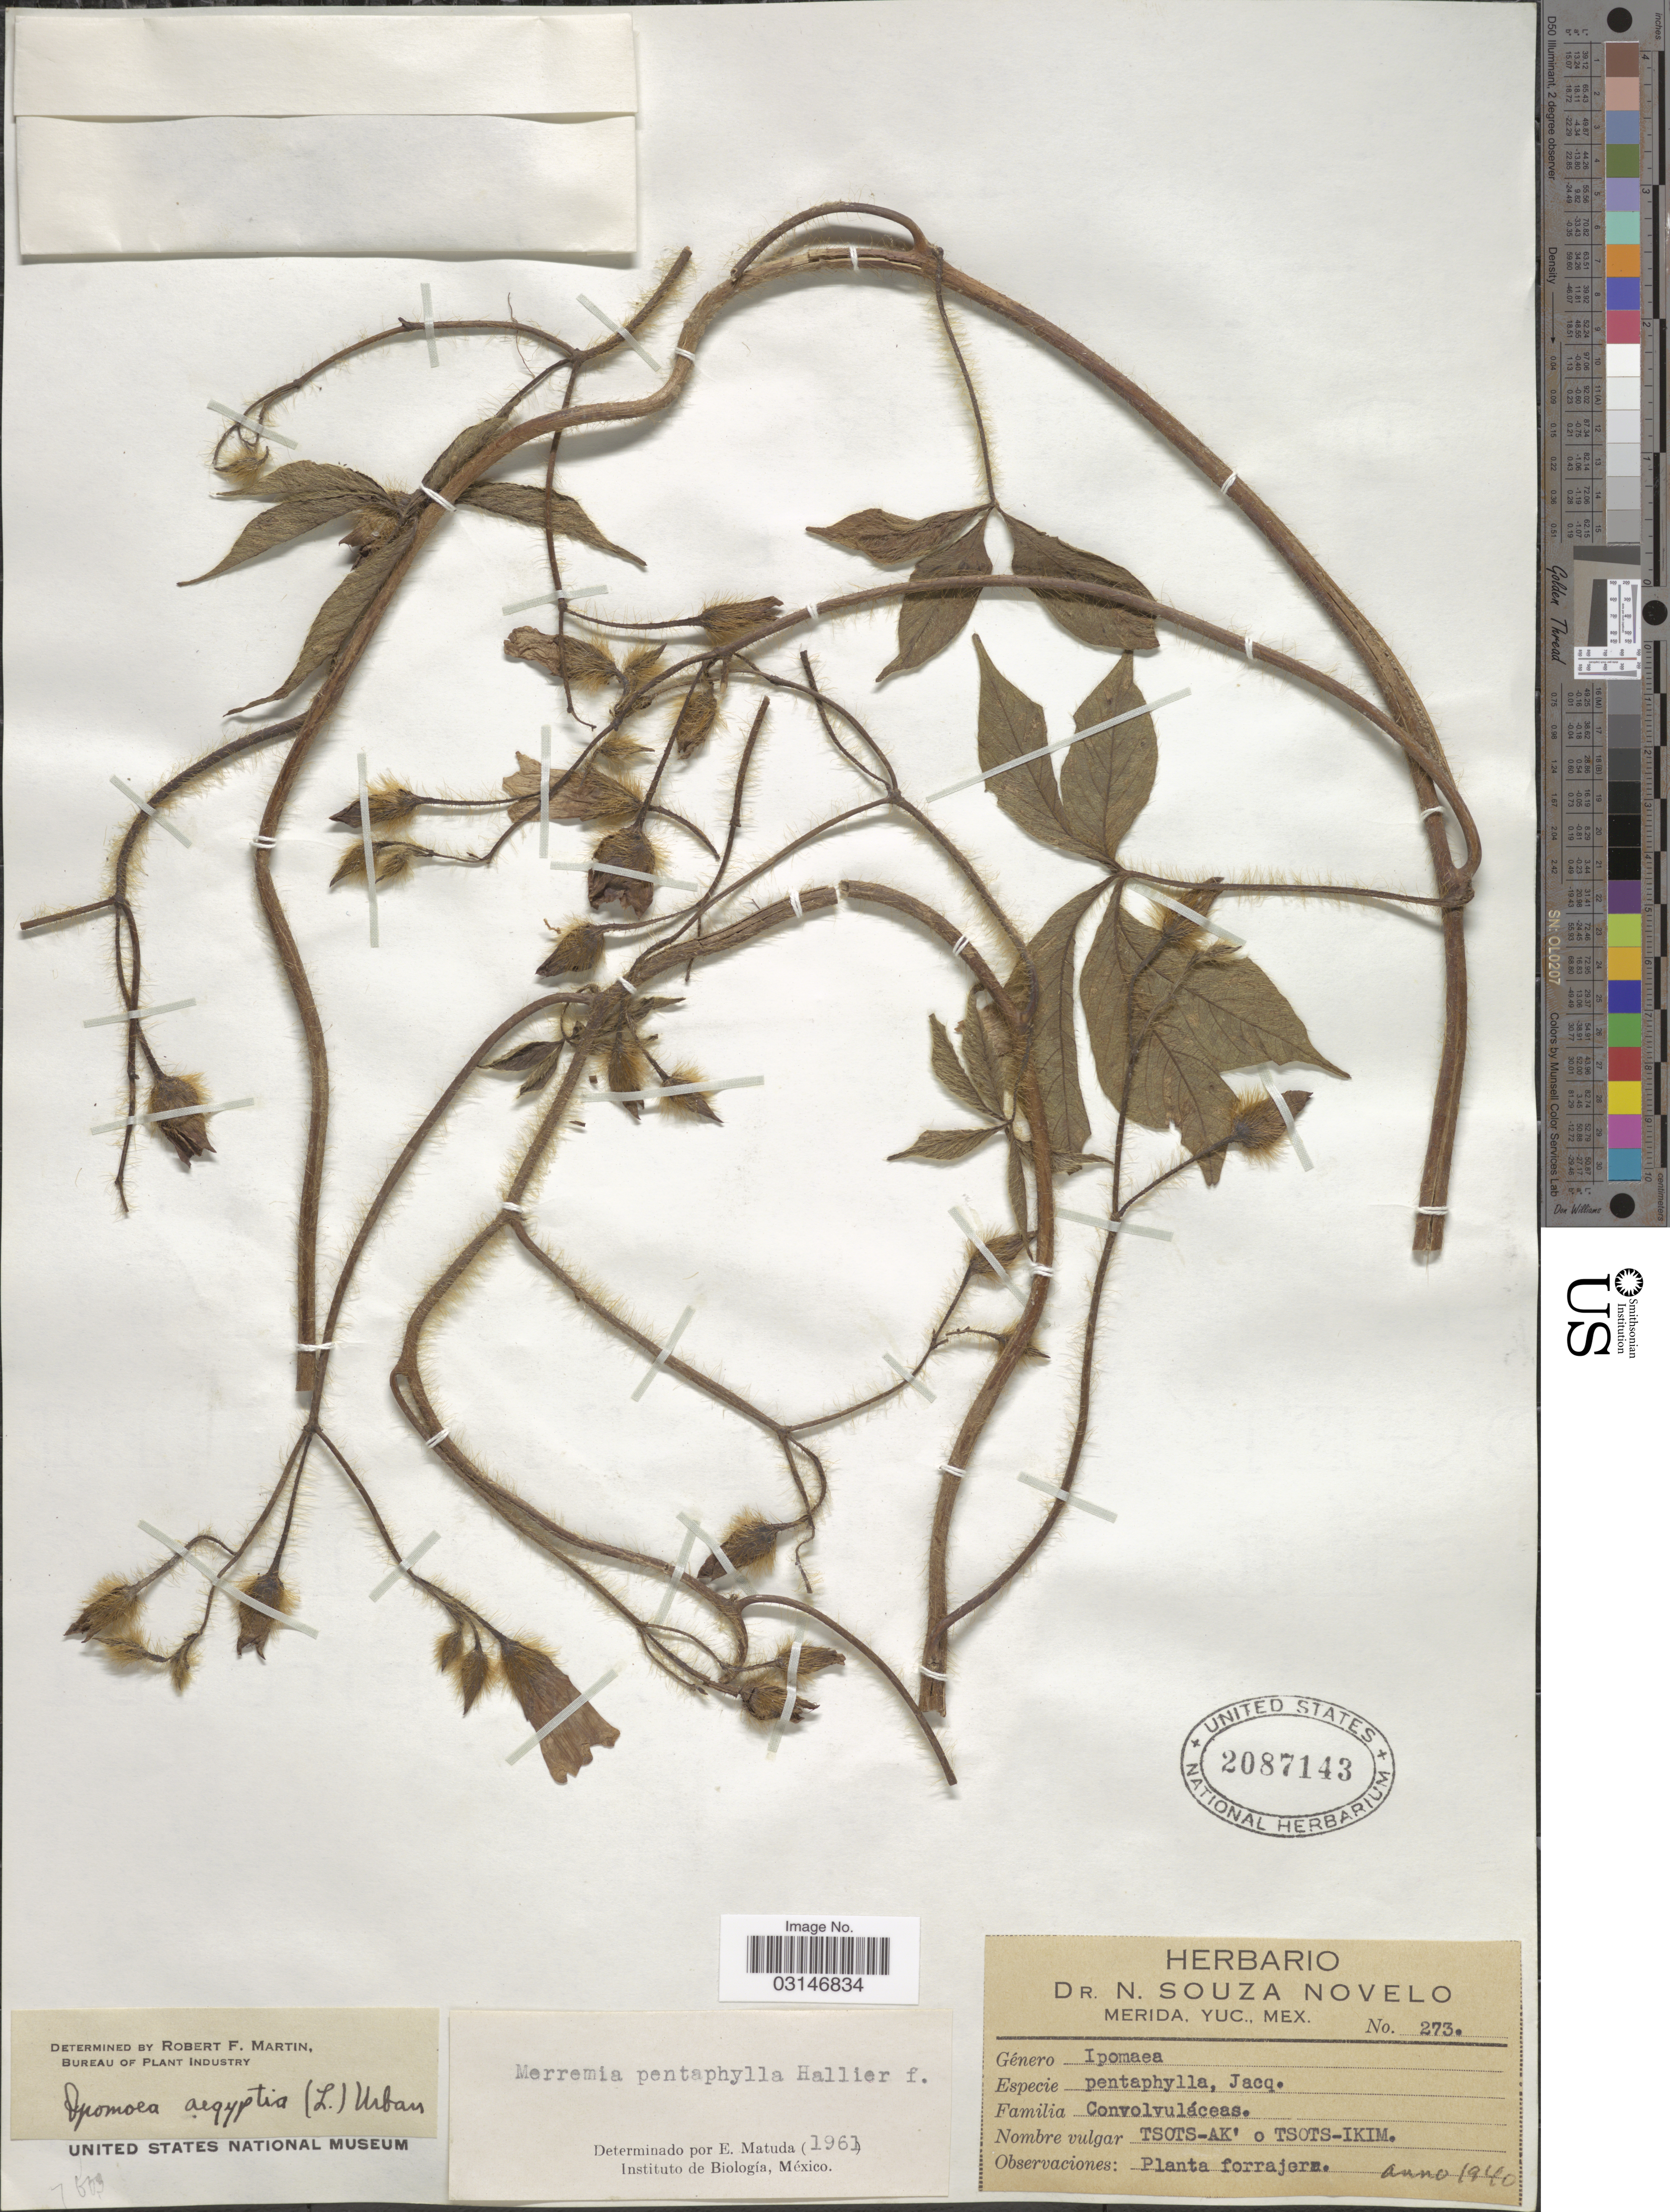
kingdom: Plantae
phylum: Tracheophyta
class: Magnoliopsida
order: Solanales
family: Convolvulaceae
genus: Distimake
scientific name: Distimake aegyptius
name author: (L.) A. R. Simões & Staples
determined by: Strong, Mark T., (BOT), Smithsonian Institution - National Museum of Natural History (UNITED STATES)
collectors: ex herb. Souza Novelo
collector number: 273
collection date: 1940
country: Mexico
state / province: Yucatán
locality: Merida.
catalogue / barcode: US 2087143